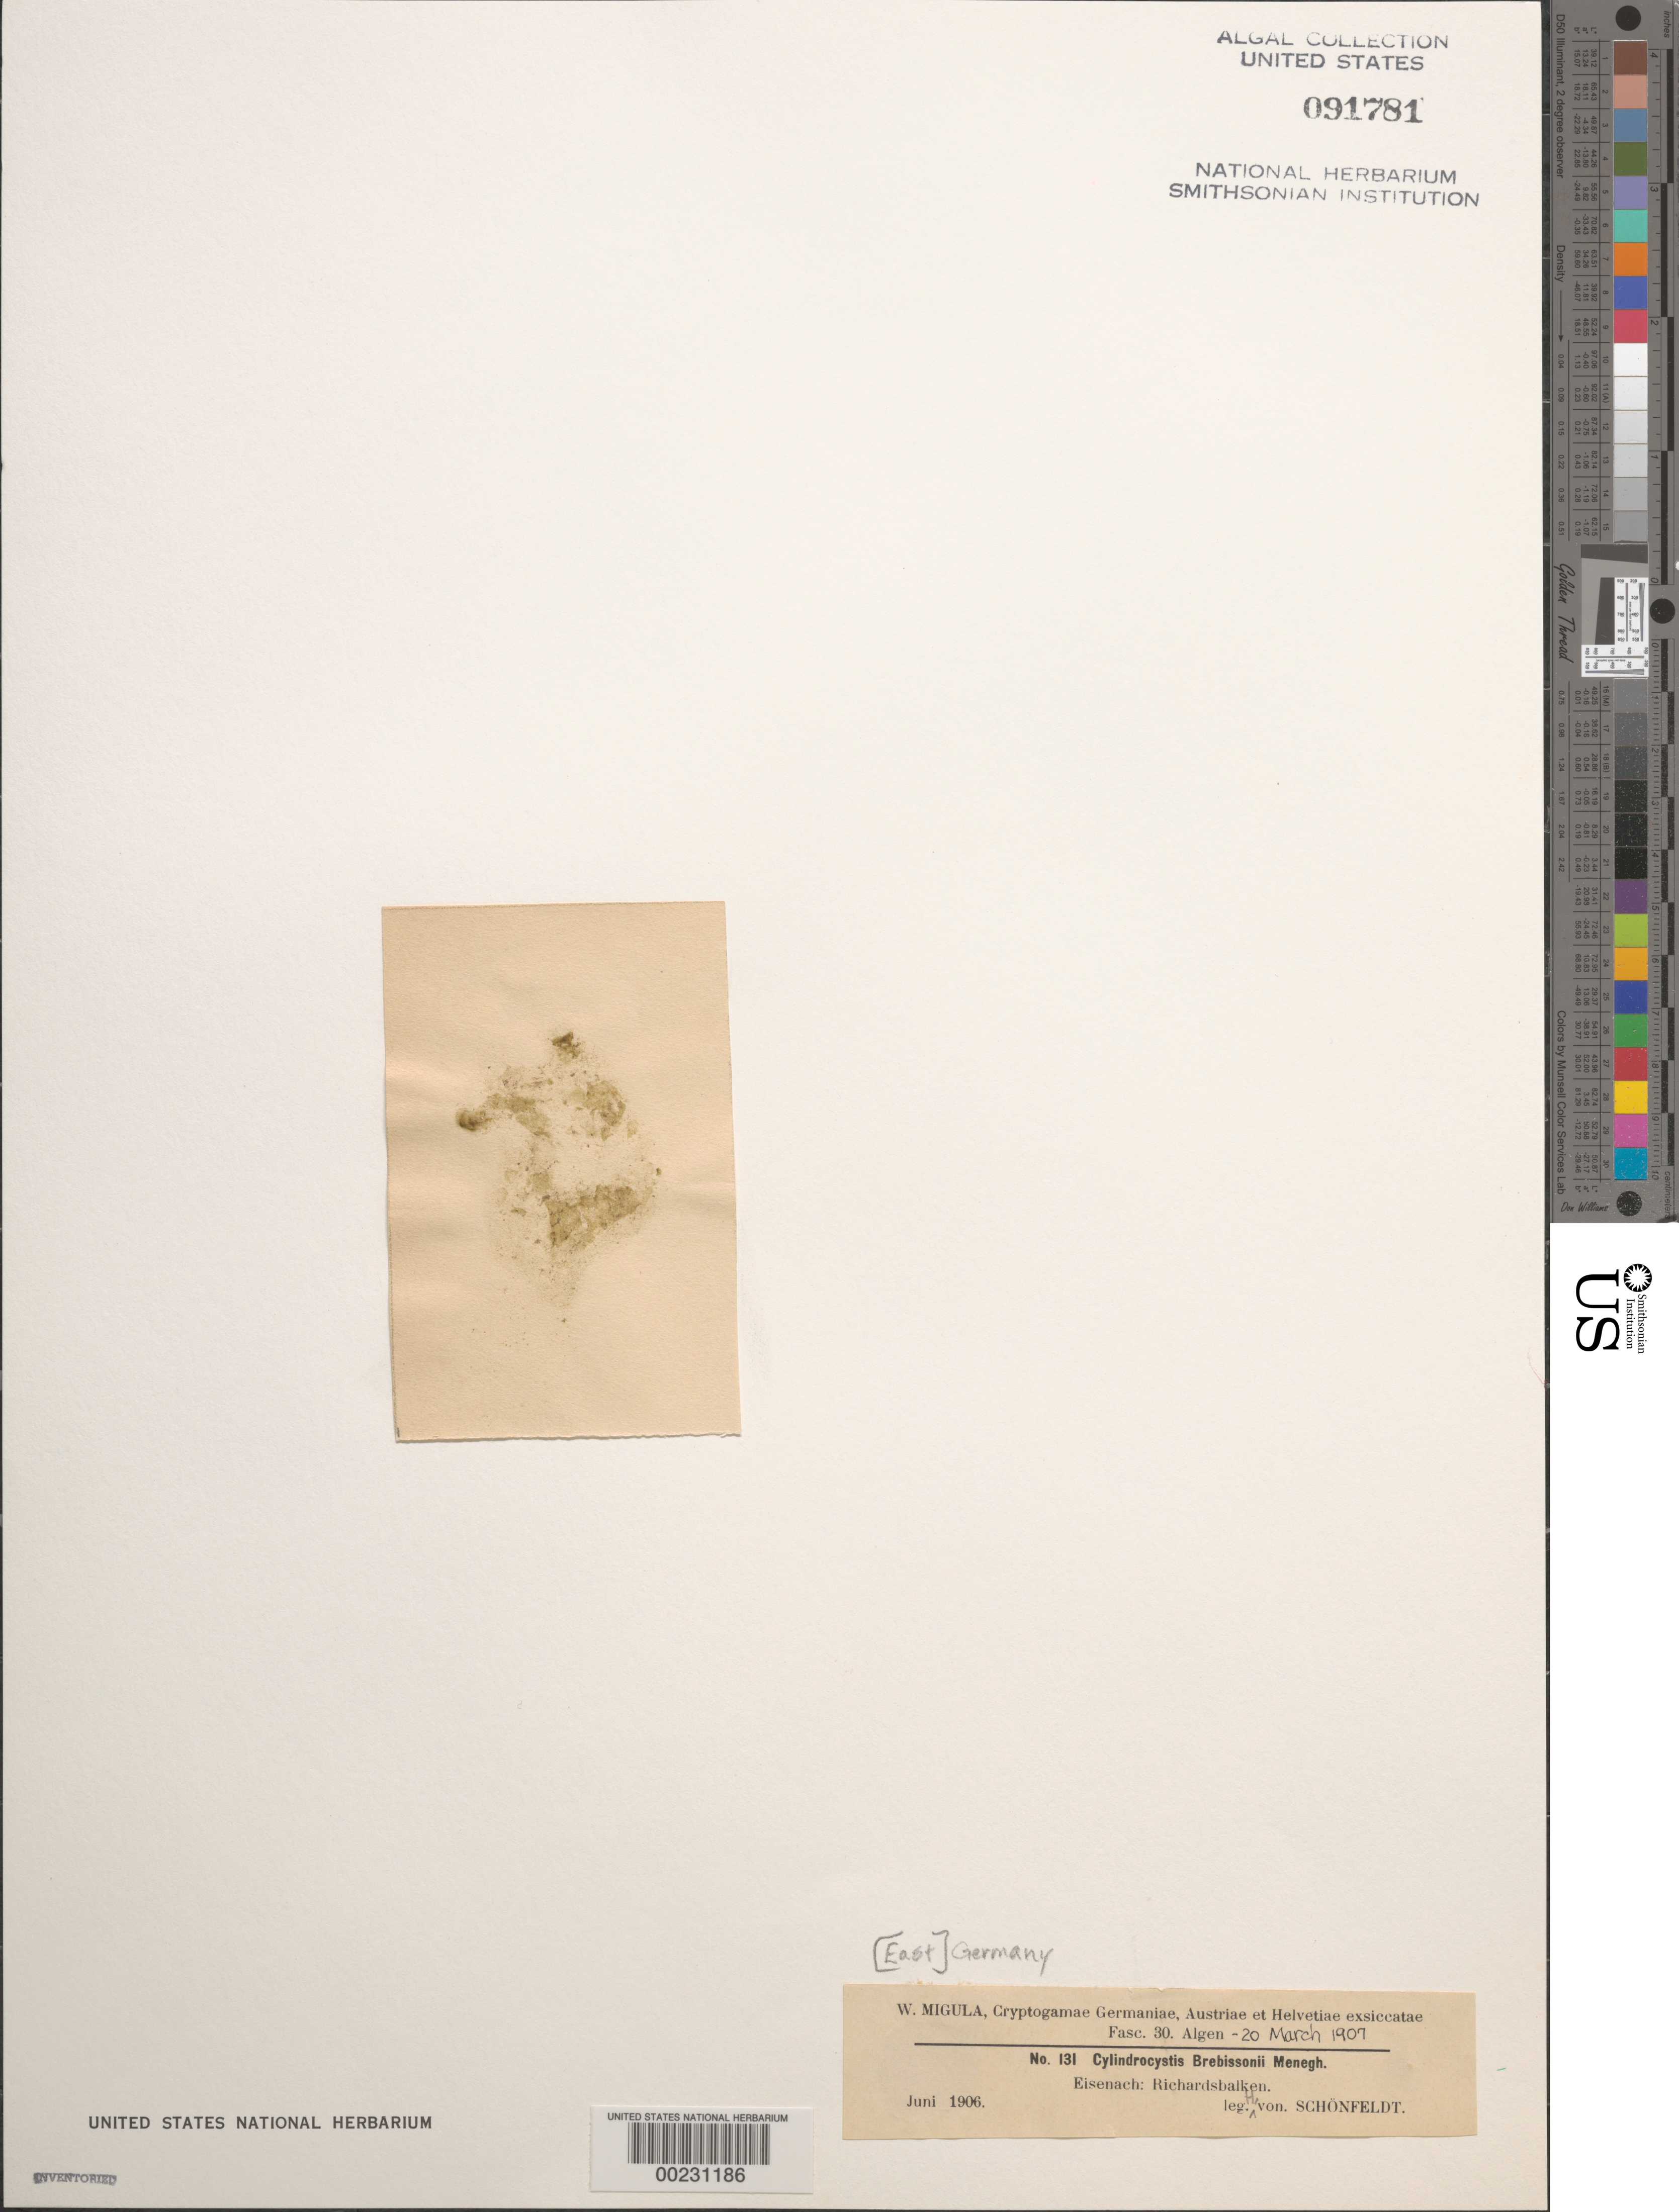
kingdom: Plantae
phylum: Charophyta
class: Zygnematophyceae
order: Zygnematales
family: Mesotaeniaceae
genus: Cylindrocystis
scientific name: Cylindrocystis brebissonii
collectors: H. Von Schoenfeldt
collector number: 131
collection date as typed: Jun 1906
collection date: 1906-06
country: Germany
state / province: Sachsen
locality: Erfurt District. Eisenach, richardsbalken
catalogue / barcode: US 91781